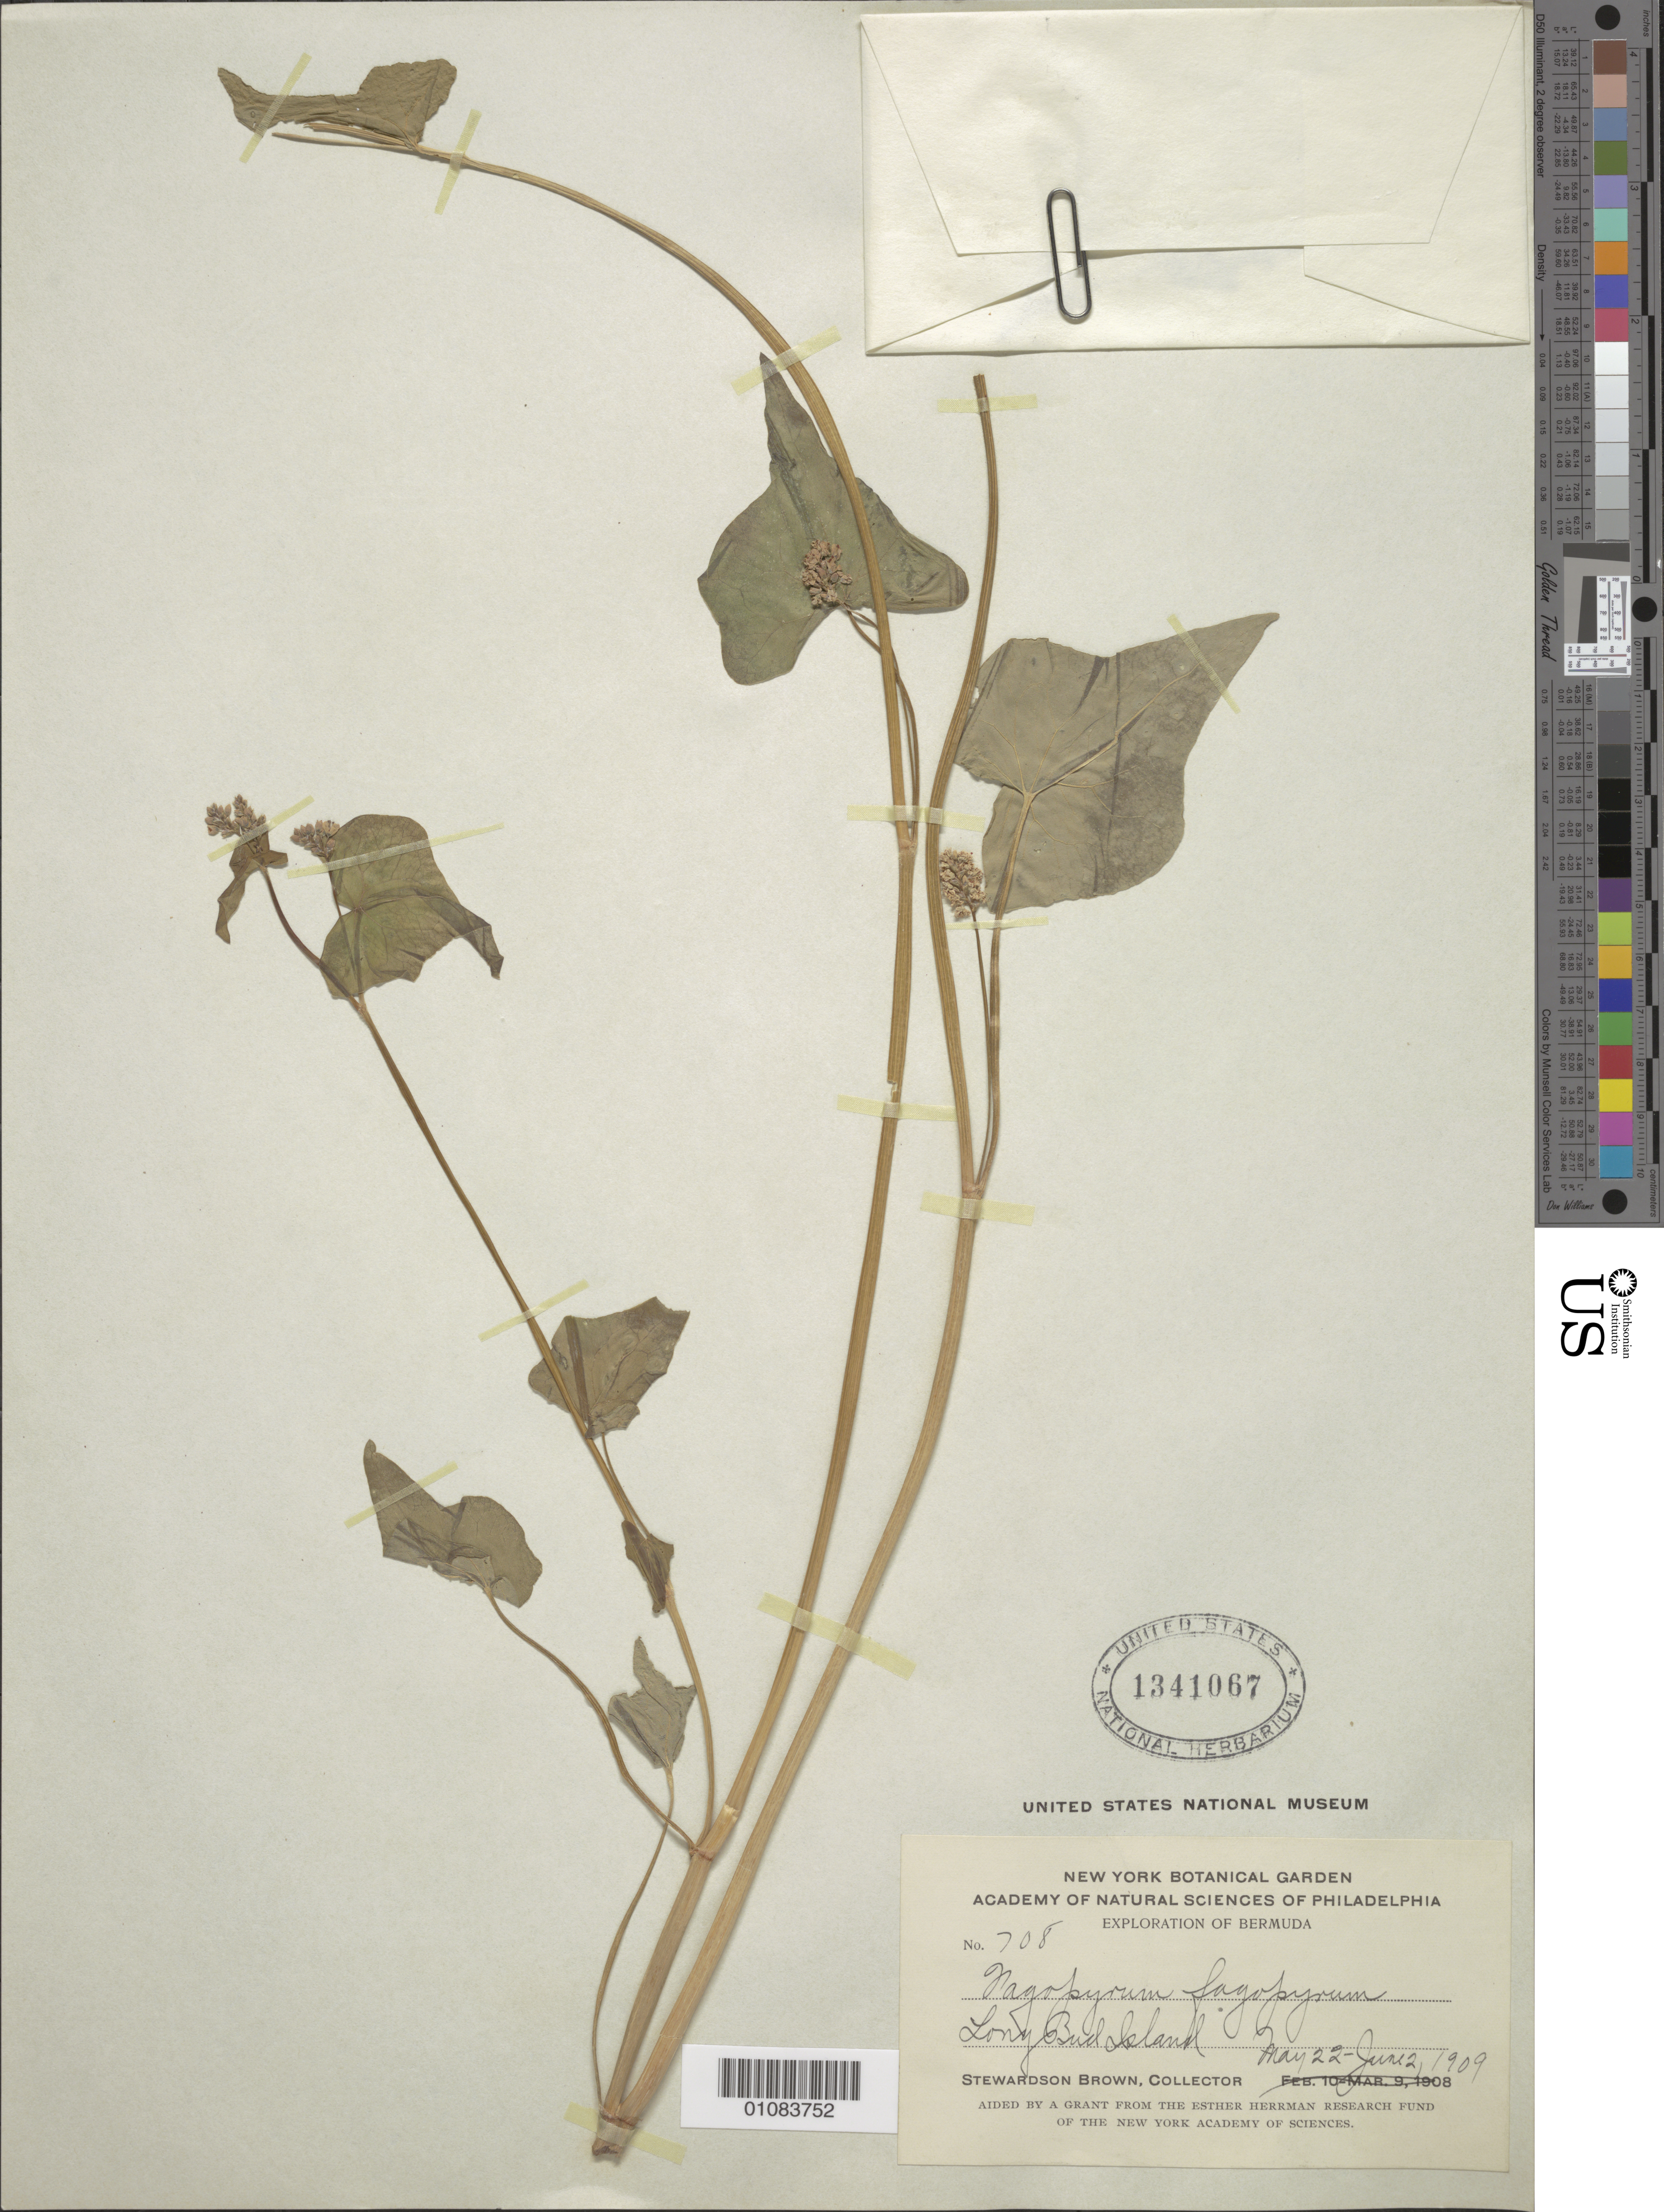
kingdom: Plantae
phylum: Tracheophyta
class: Magnoliopsida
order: Caryophyllales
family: Polygonaceae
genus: Fagopyrum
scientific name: Fagopyrum esculentum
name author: Moench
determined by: Strong, Mark T., (BOT), Smithsonian Institution - National Museum of Natural History (UNITED STATES)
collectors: S. Brown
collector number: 708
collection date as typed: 22 May 1909 to 02 Jun 1909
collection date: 1909-05-22/1909-06-02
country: Bermuda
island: Long Bud I.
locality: Long Bug Island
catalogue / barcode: US 1341067